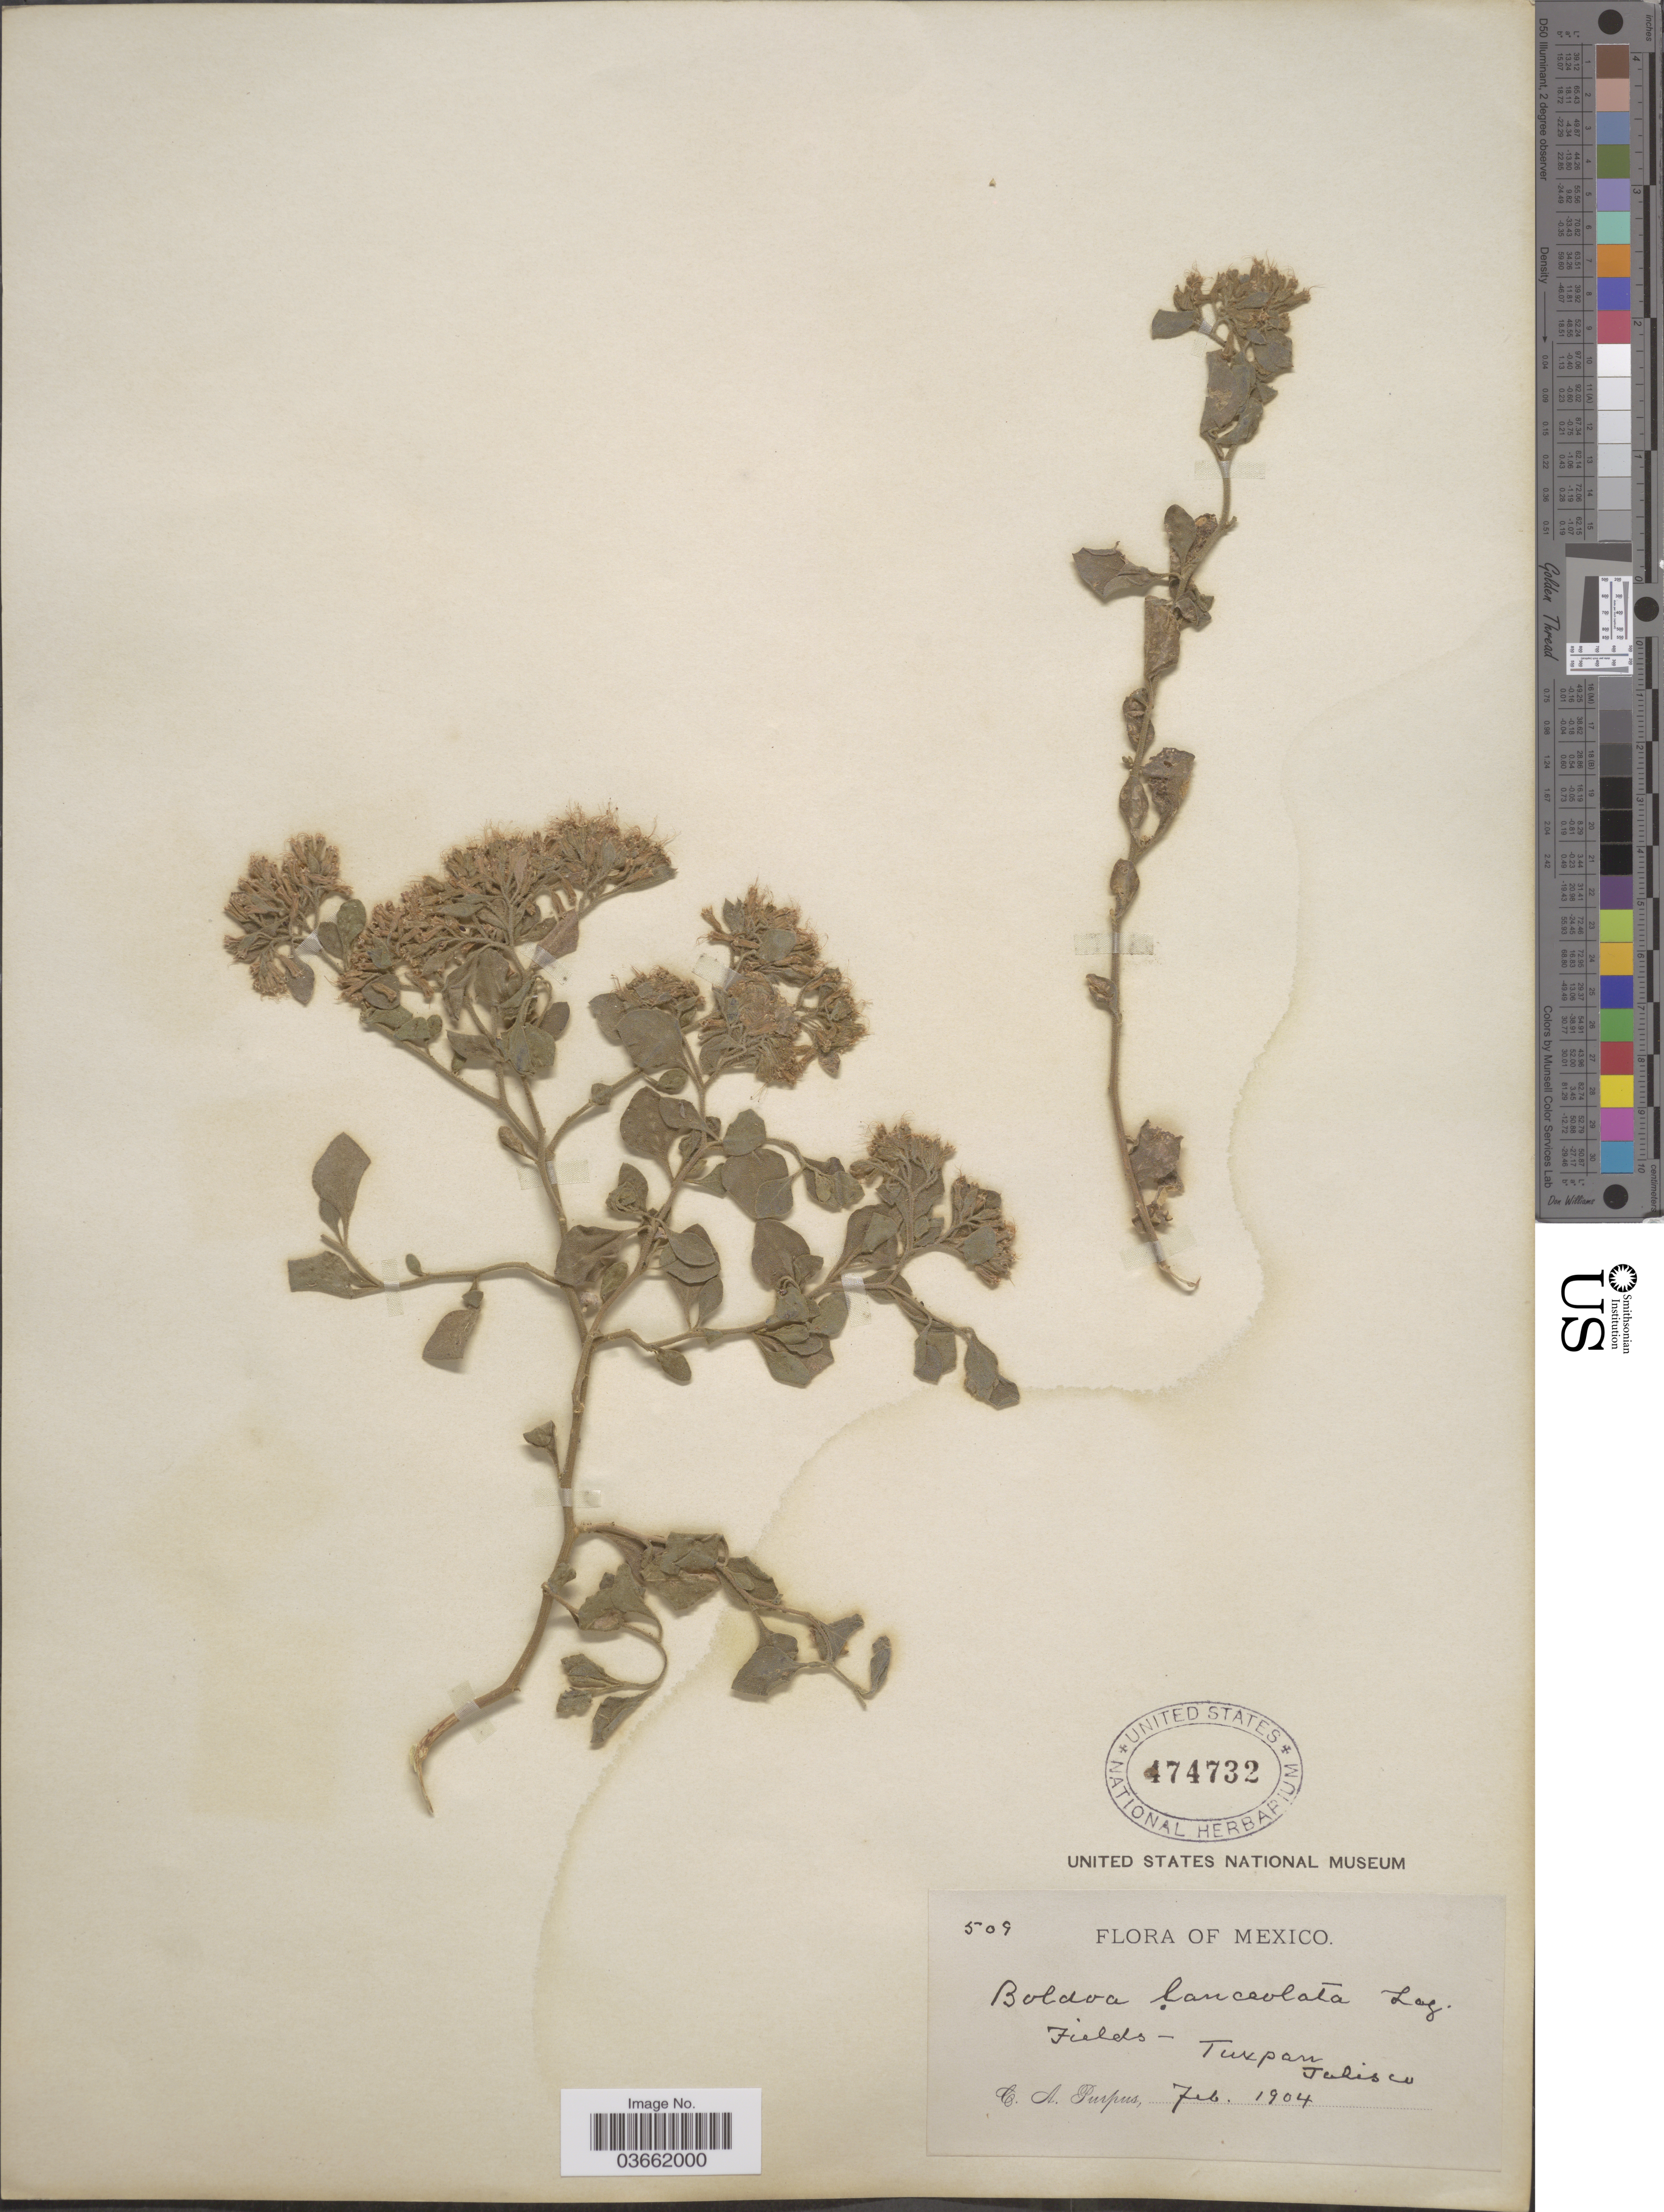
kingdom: Plantae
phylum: Tracheophyta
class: Magnoliopsida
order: Caryophyllales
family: Nyctaginaceae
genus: Salpianthus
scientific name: Salpianthus arenarius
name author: Bonpl.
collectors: C. A. Purpus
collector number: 509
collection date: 1904-02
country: Mexico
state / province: Jalisco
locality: Tuxpan.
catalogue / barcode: US 474732